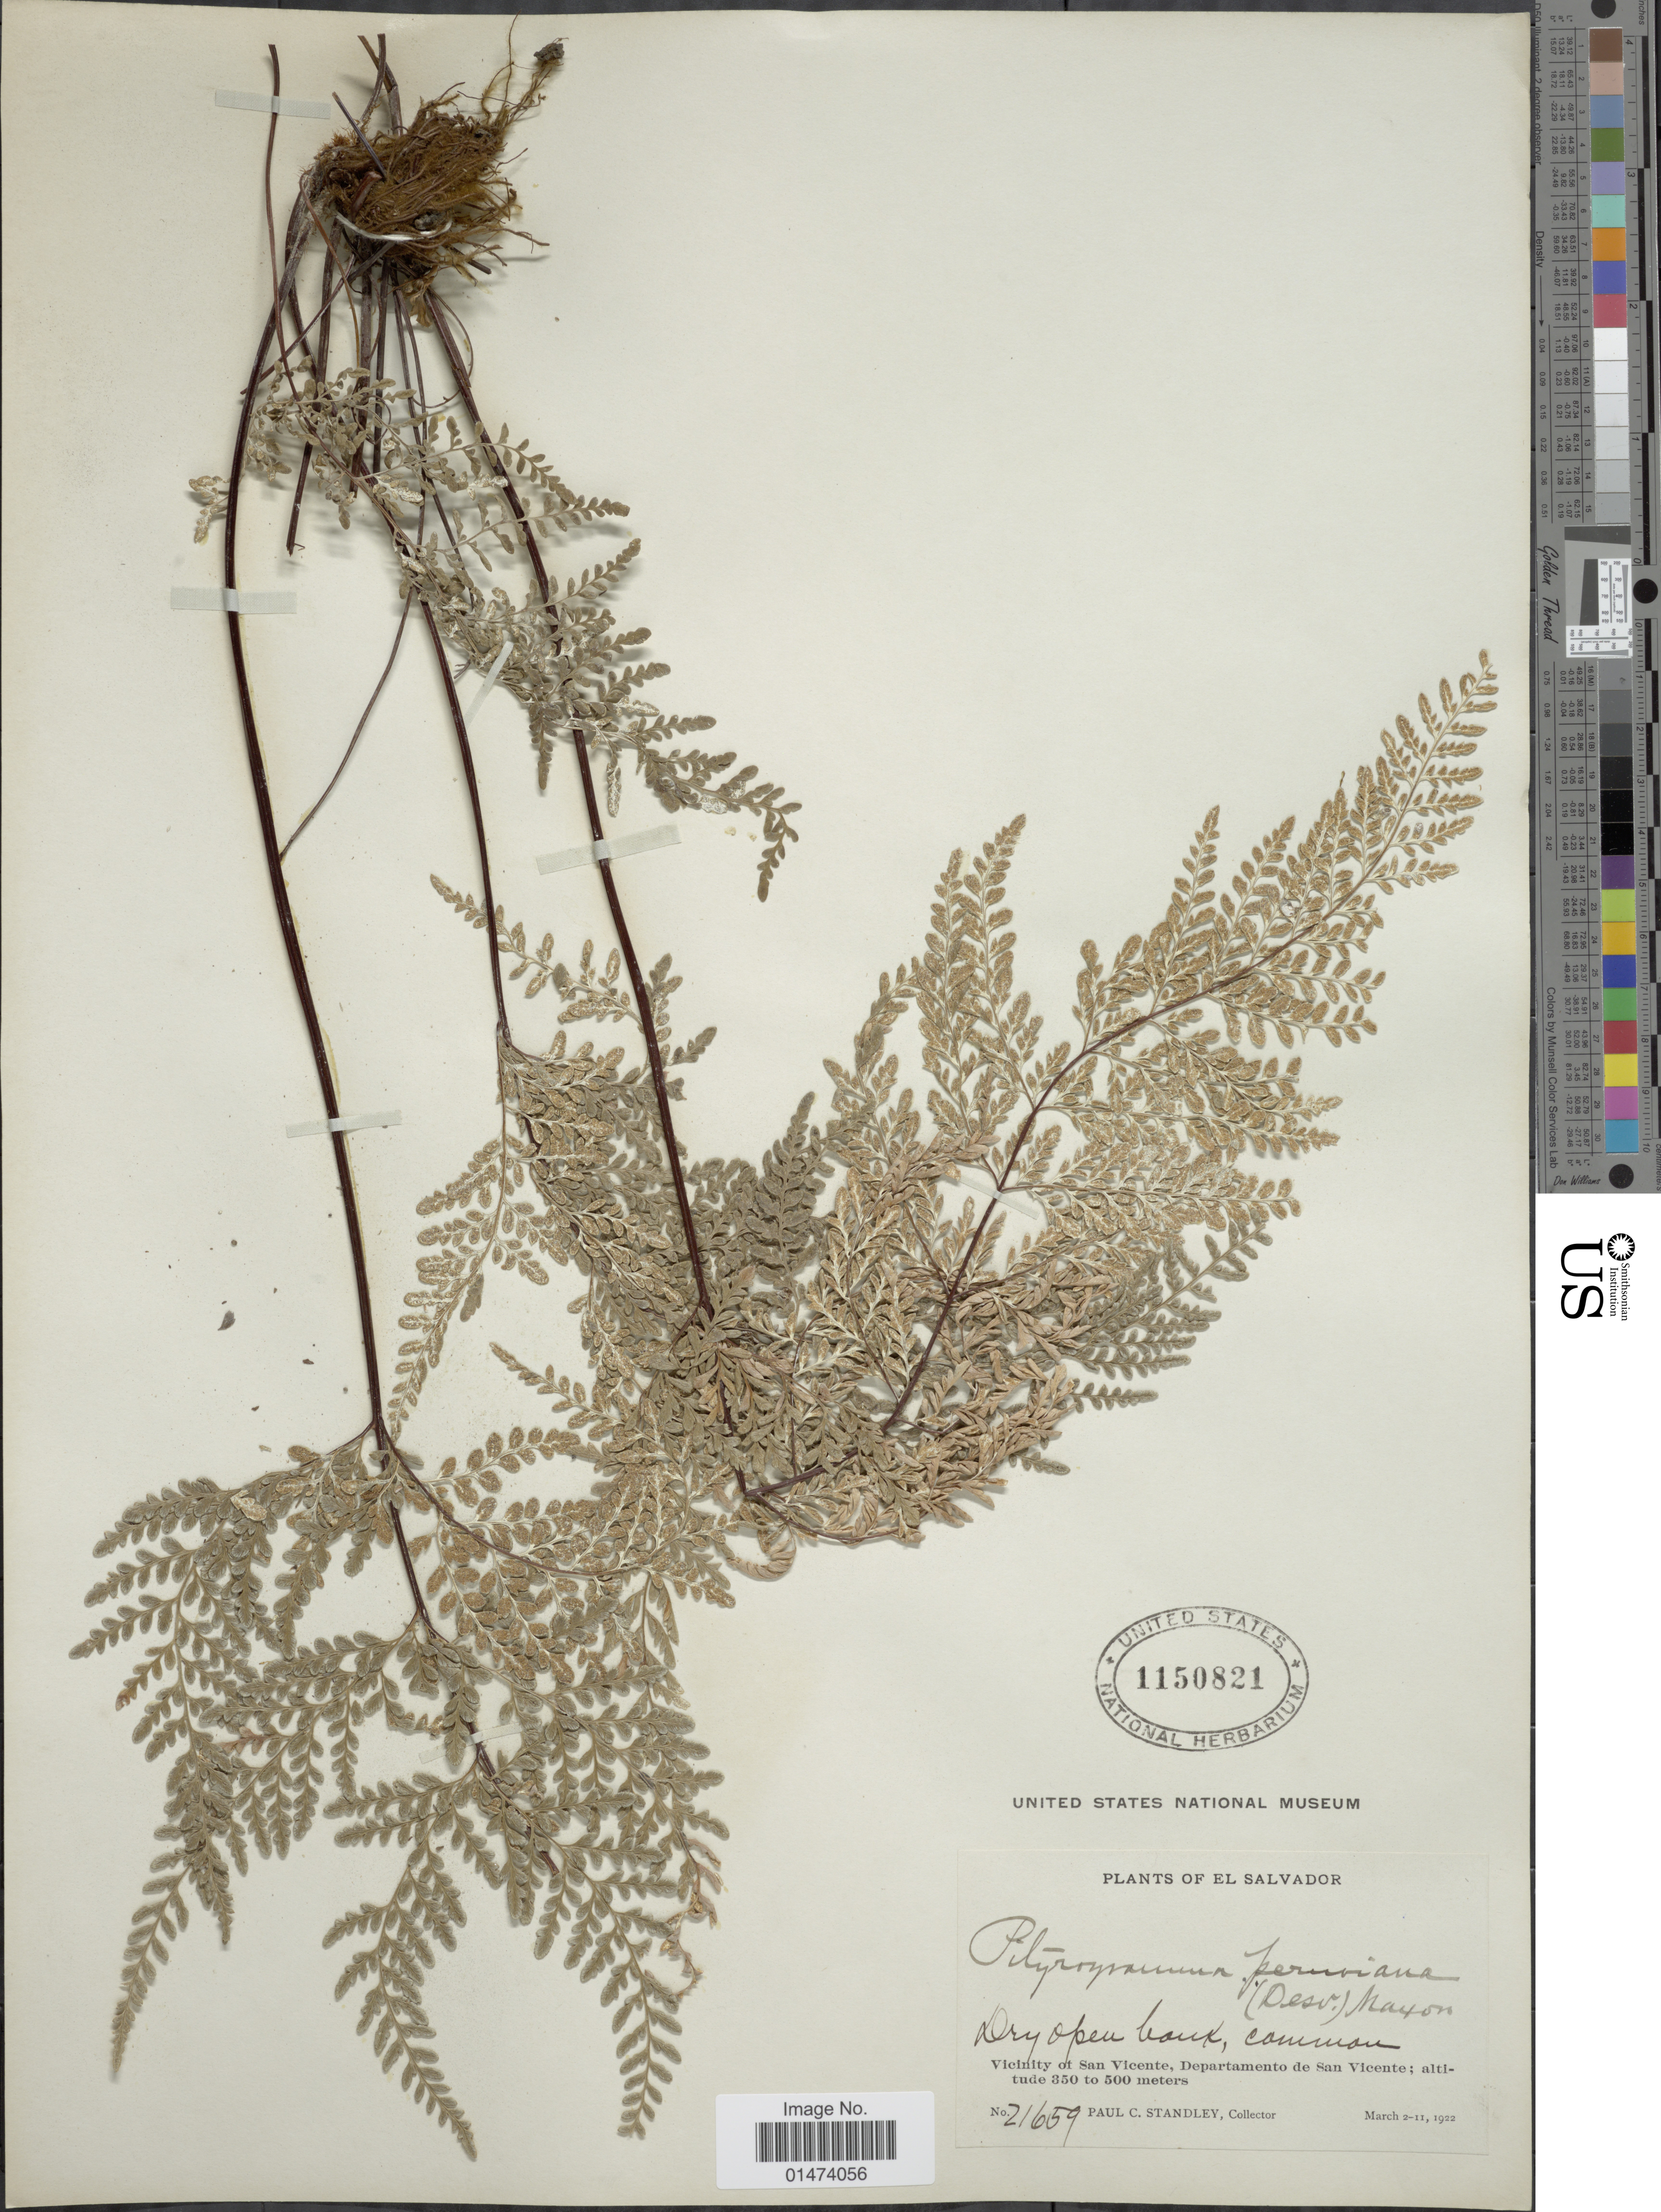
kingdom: Plantae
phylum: Tracheophyta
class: Polypodiopsida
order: Polypodiales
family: Pteridaceae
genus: Pityrogramma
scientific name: Pityrogramma dealbata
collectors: P. C. Standley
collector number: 21659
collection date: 1922-03-02/1922-03-11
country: El Salvador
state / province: San Vincente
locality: Plants of El Salvador, Dry open bank, Vicinity of San Vicente, Departamento de San Vicente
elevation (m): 350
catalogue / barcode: US 1150821